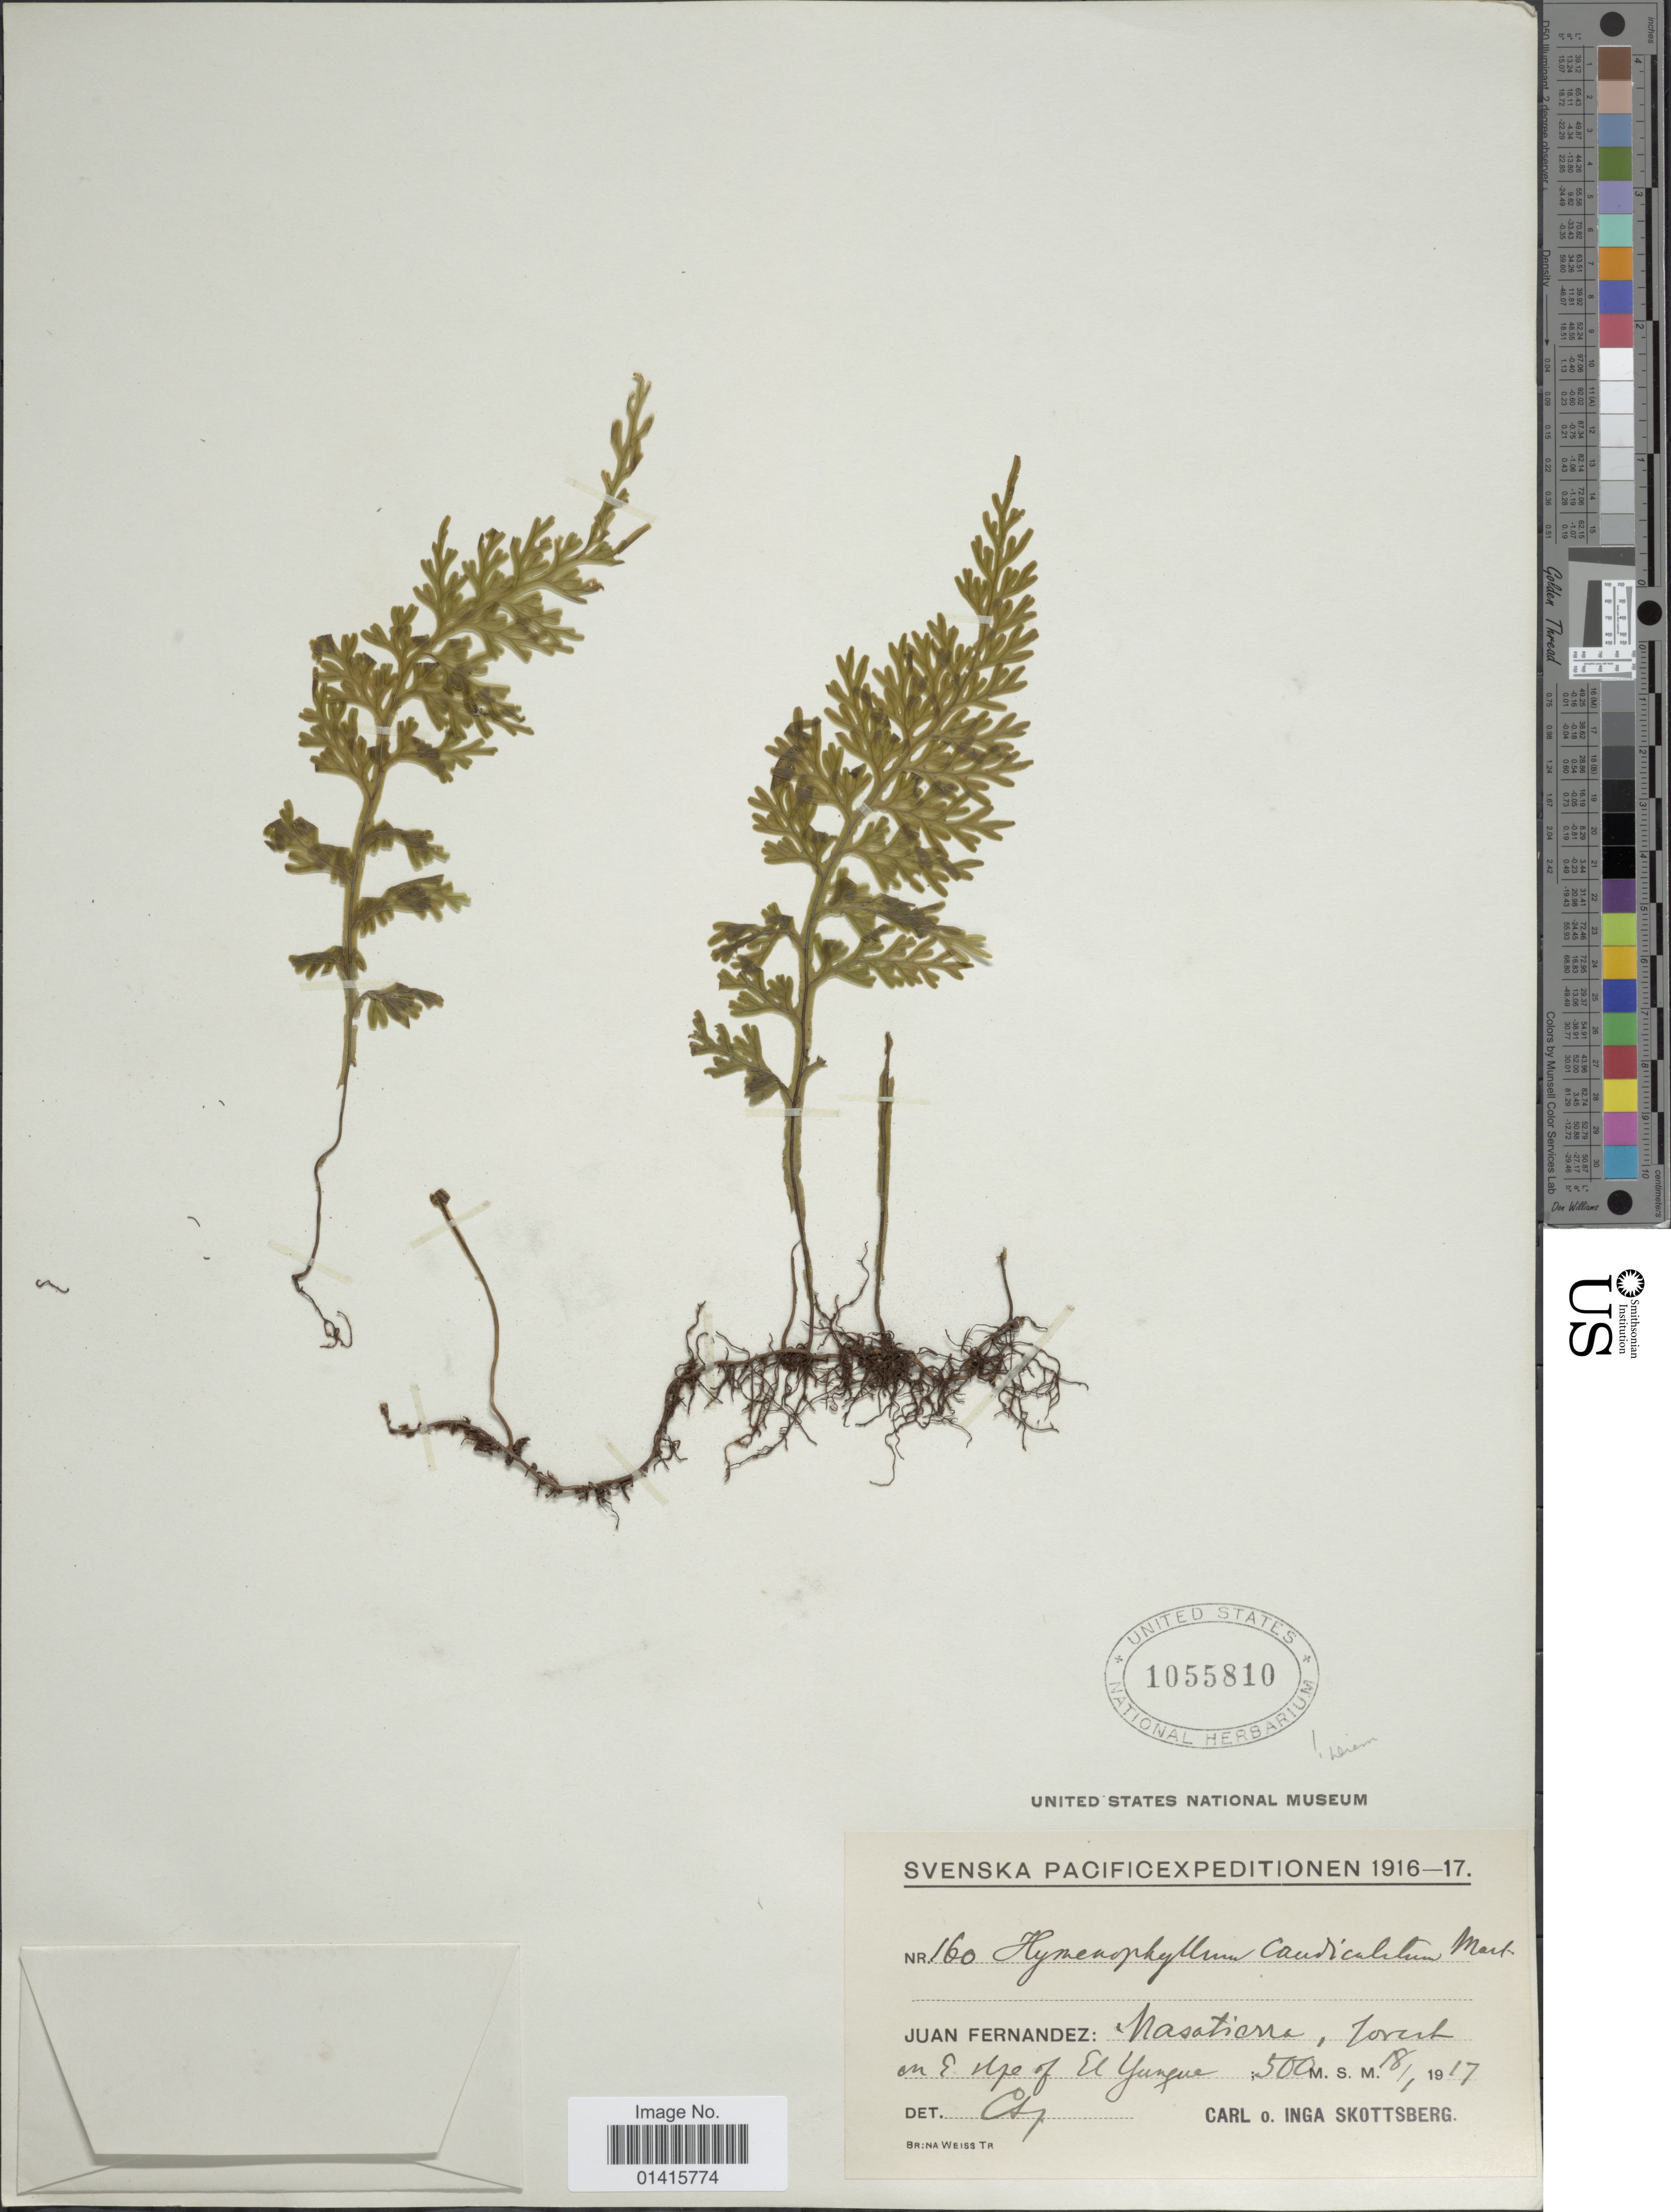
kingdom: Plantae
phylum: Tracheophyta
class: Polypodiopsida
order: Hymenophyllales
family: Hymenophyllaceae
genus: Hymenophyllum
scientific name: Hymenophyllum caudiculatum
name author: Mart.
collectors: C. Skottsberg & I. Skottsberg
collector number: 160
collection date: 1917-01-18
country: Chile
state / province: Valparaíso (V)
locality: Juan Fernandez: Masatierra, forest on E slope of El Yungue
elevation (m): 500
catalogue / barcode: US 1055810